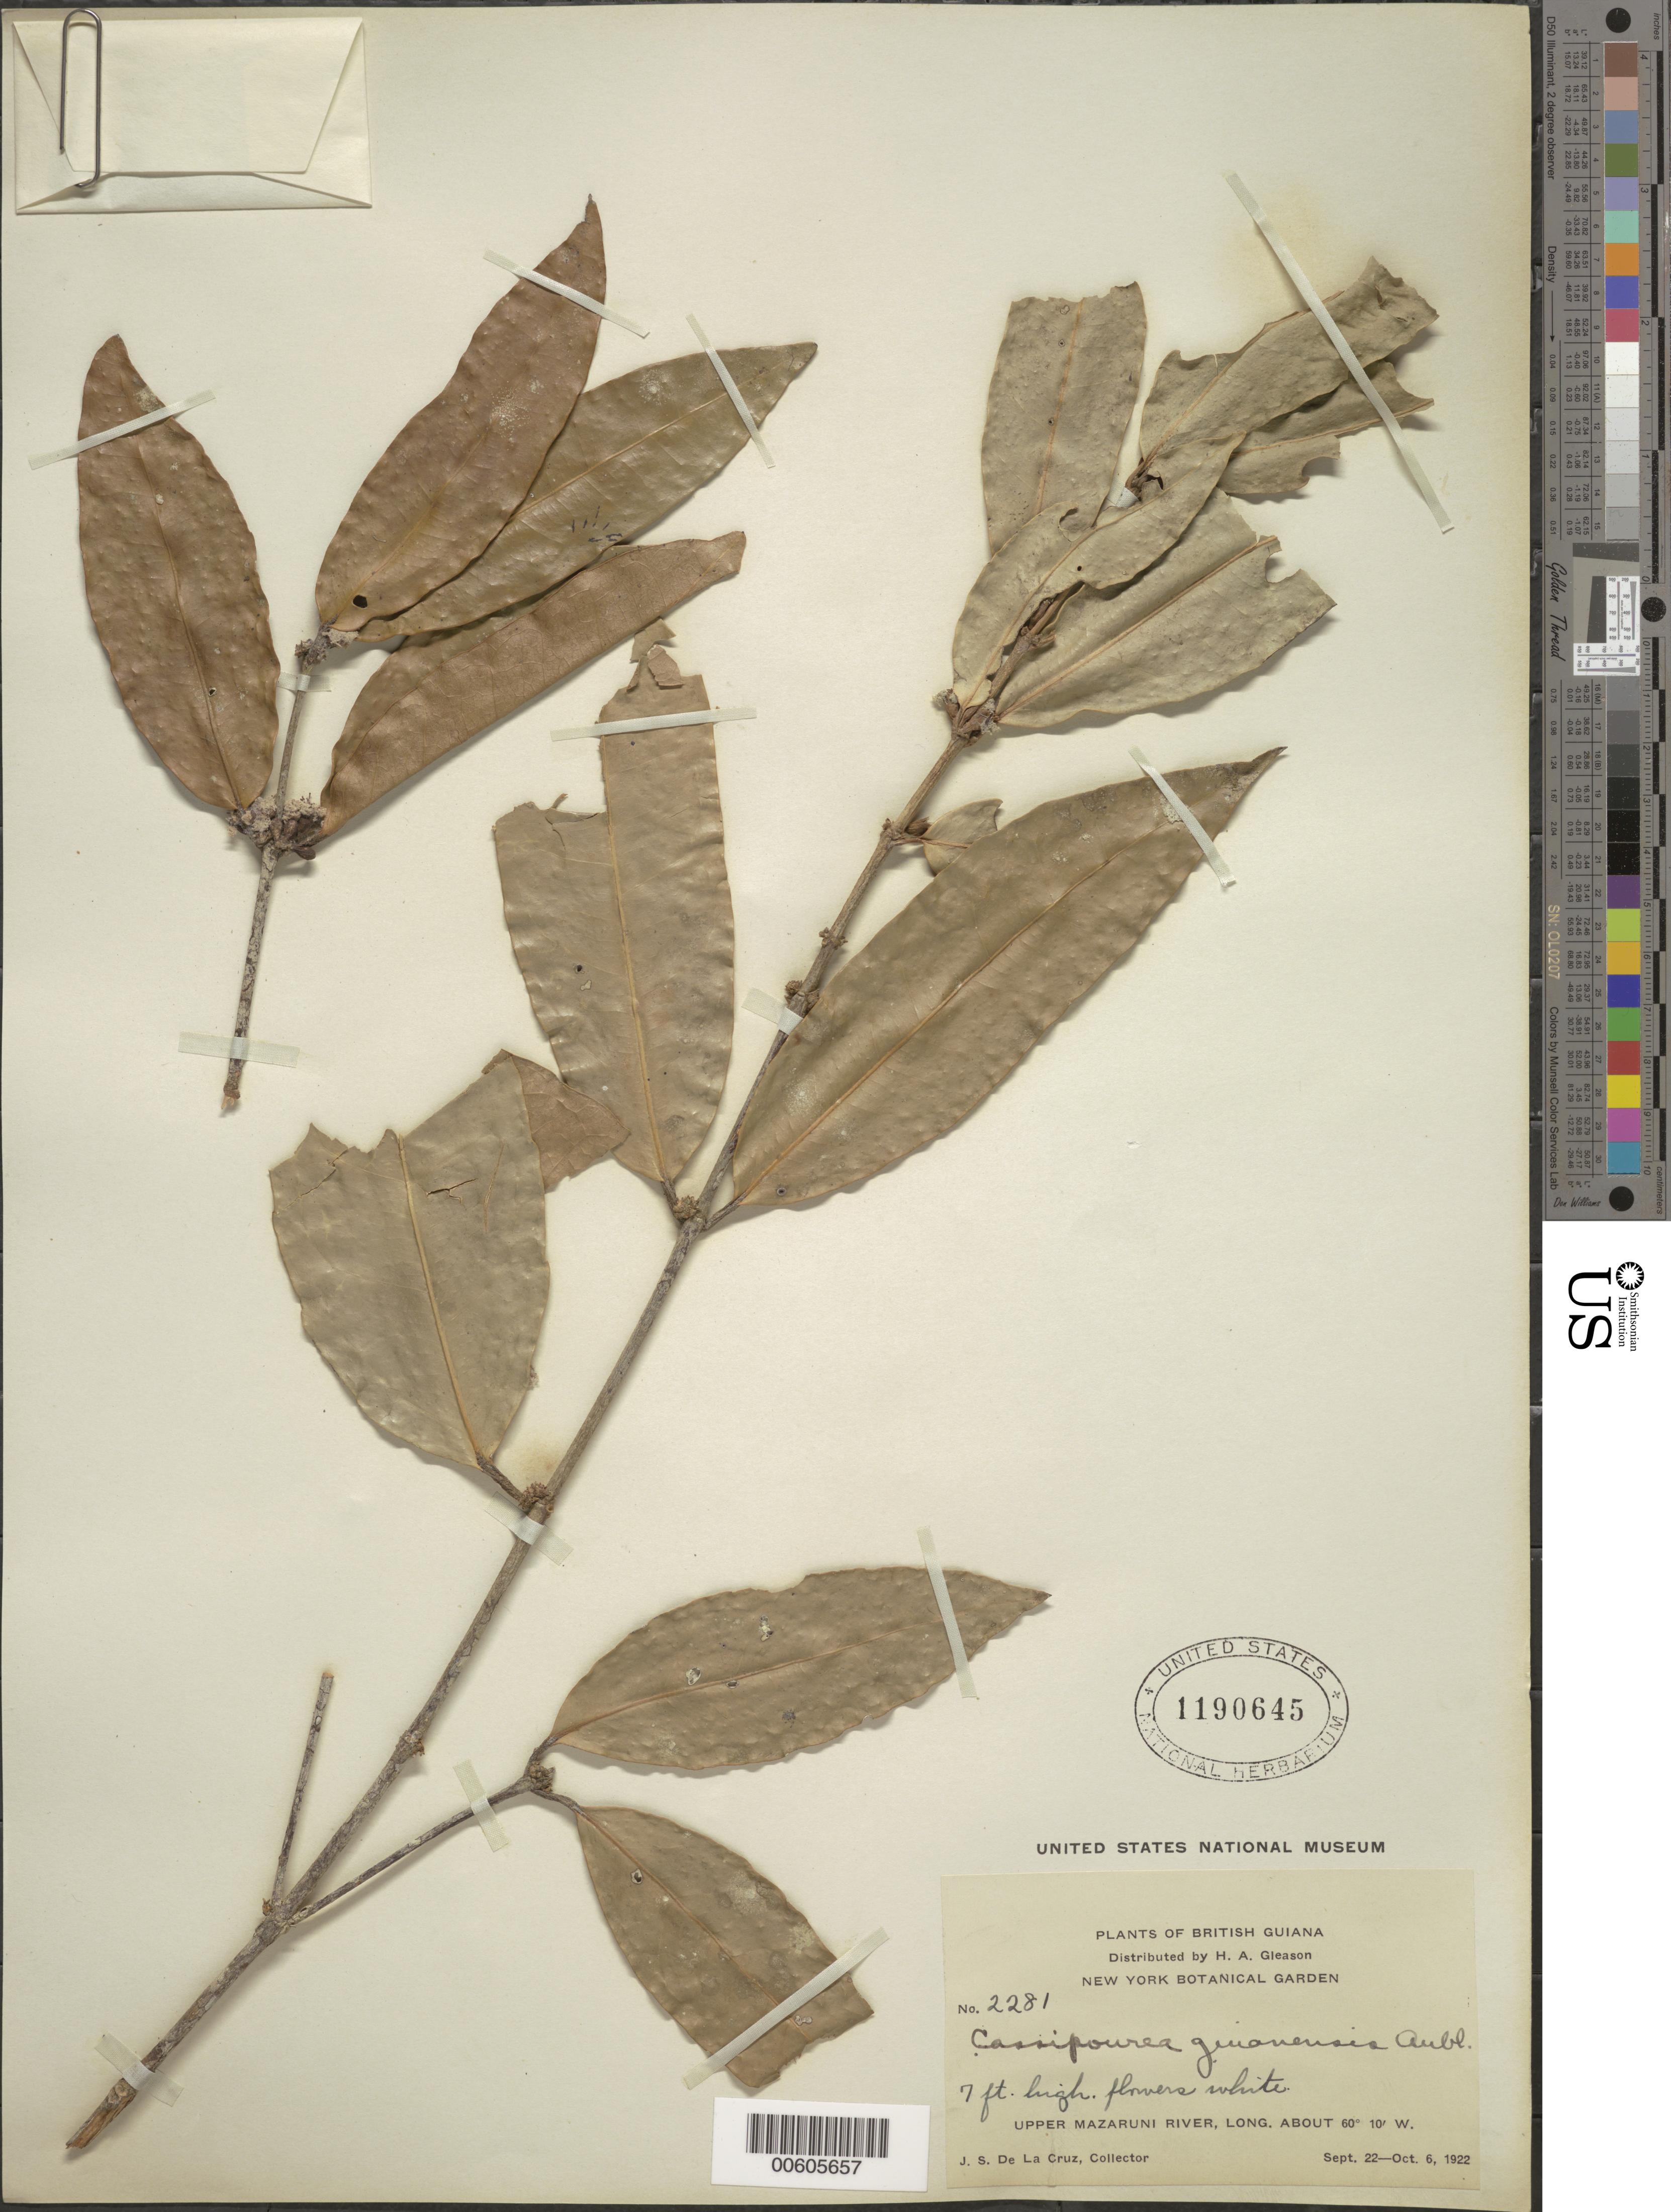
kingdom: Plantae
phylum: Tracheophyta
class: Magnoliopsida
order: Malpighiales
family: Rhizophoraceae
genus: Cassipourea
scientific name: Cassipourea guianensis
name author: Aubl.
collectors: J. S. de la Cruz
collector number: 2281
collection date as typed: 22-Sep-22 to 6-Oct-22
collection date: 1922-09-22/1922-10-06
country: Guyana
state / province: Cuyuni-Mazaruni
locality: Upper Mazaruni R.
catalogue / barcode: US 1190645